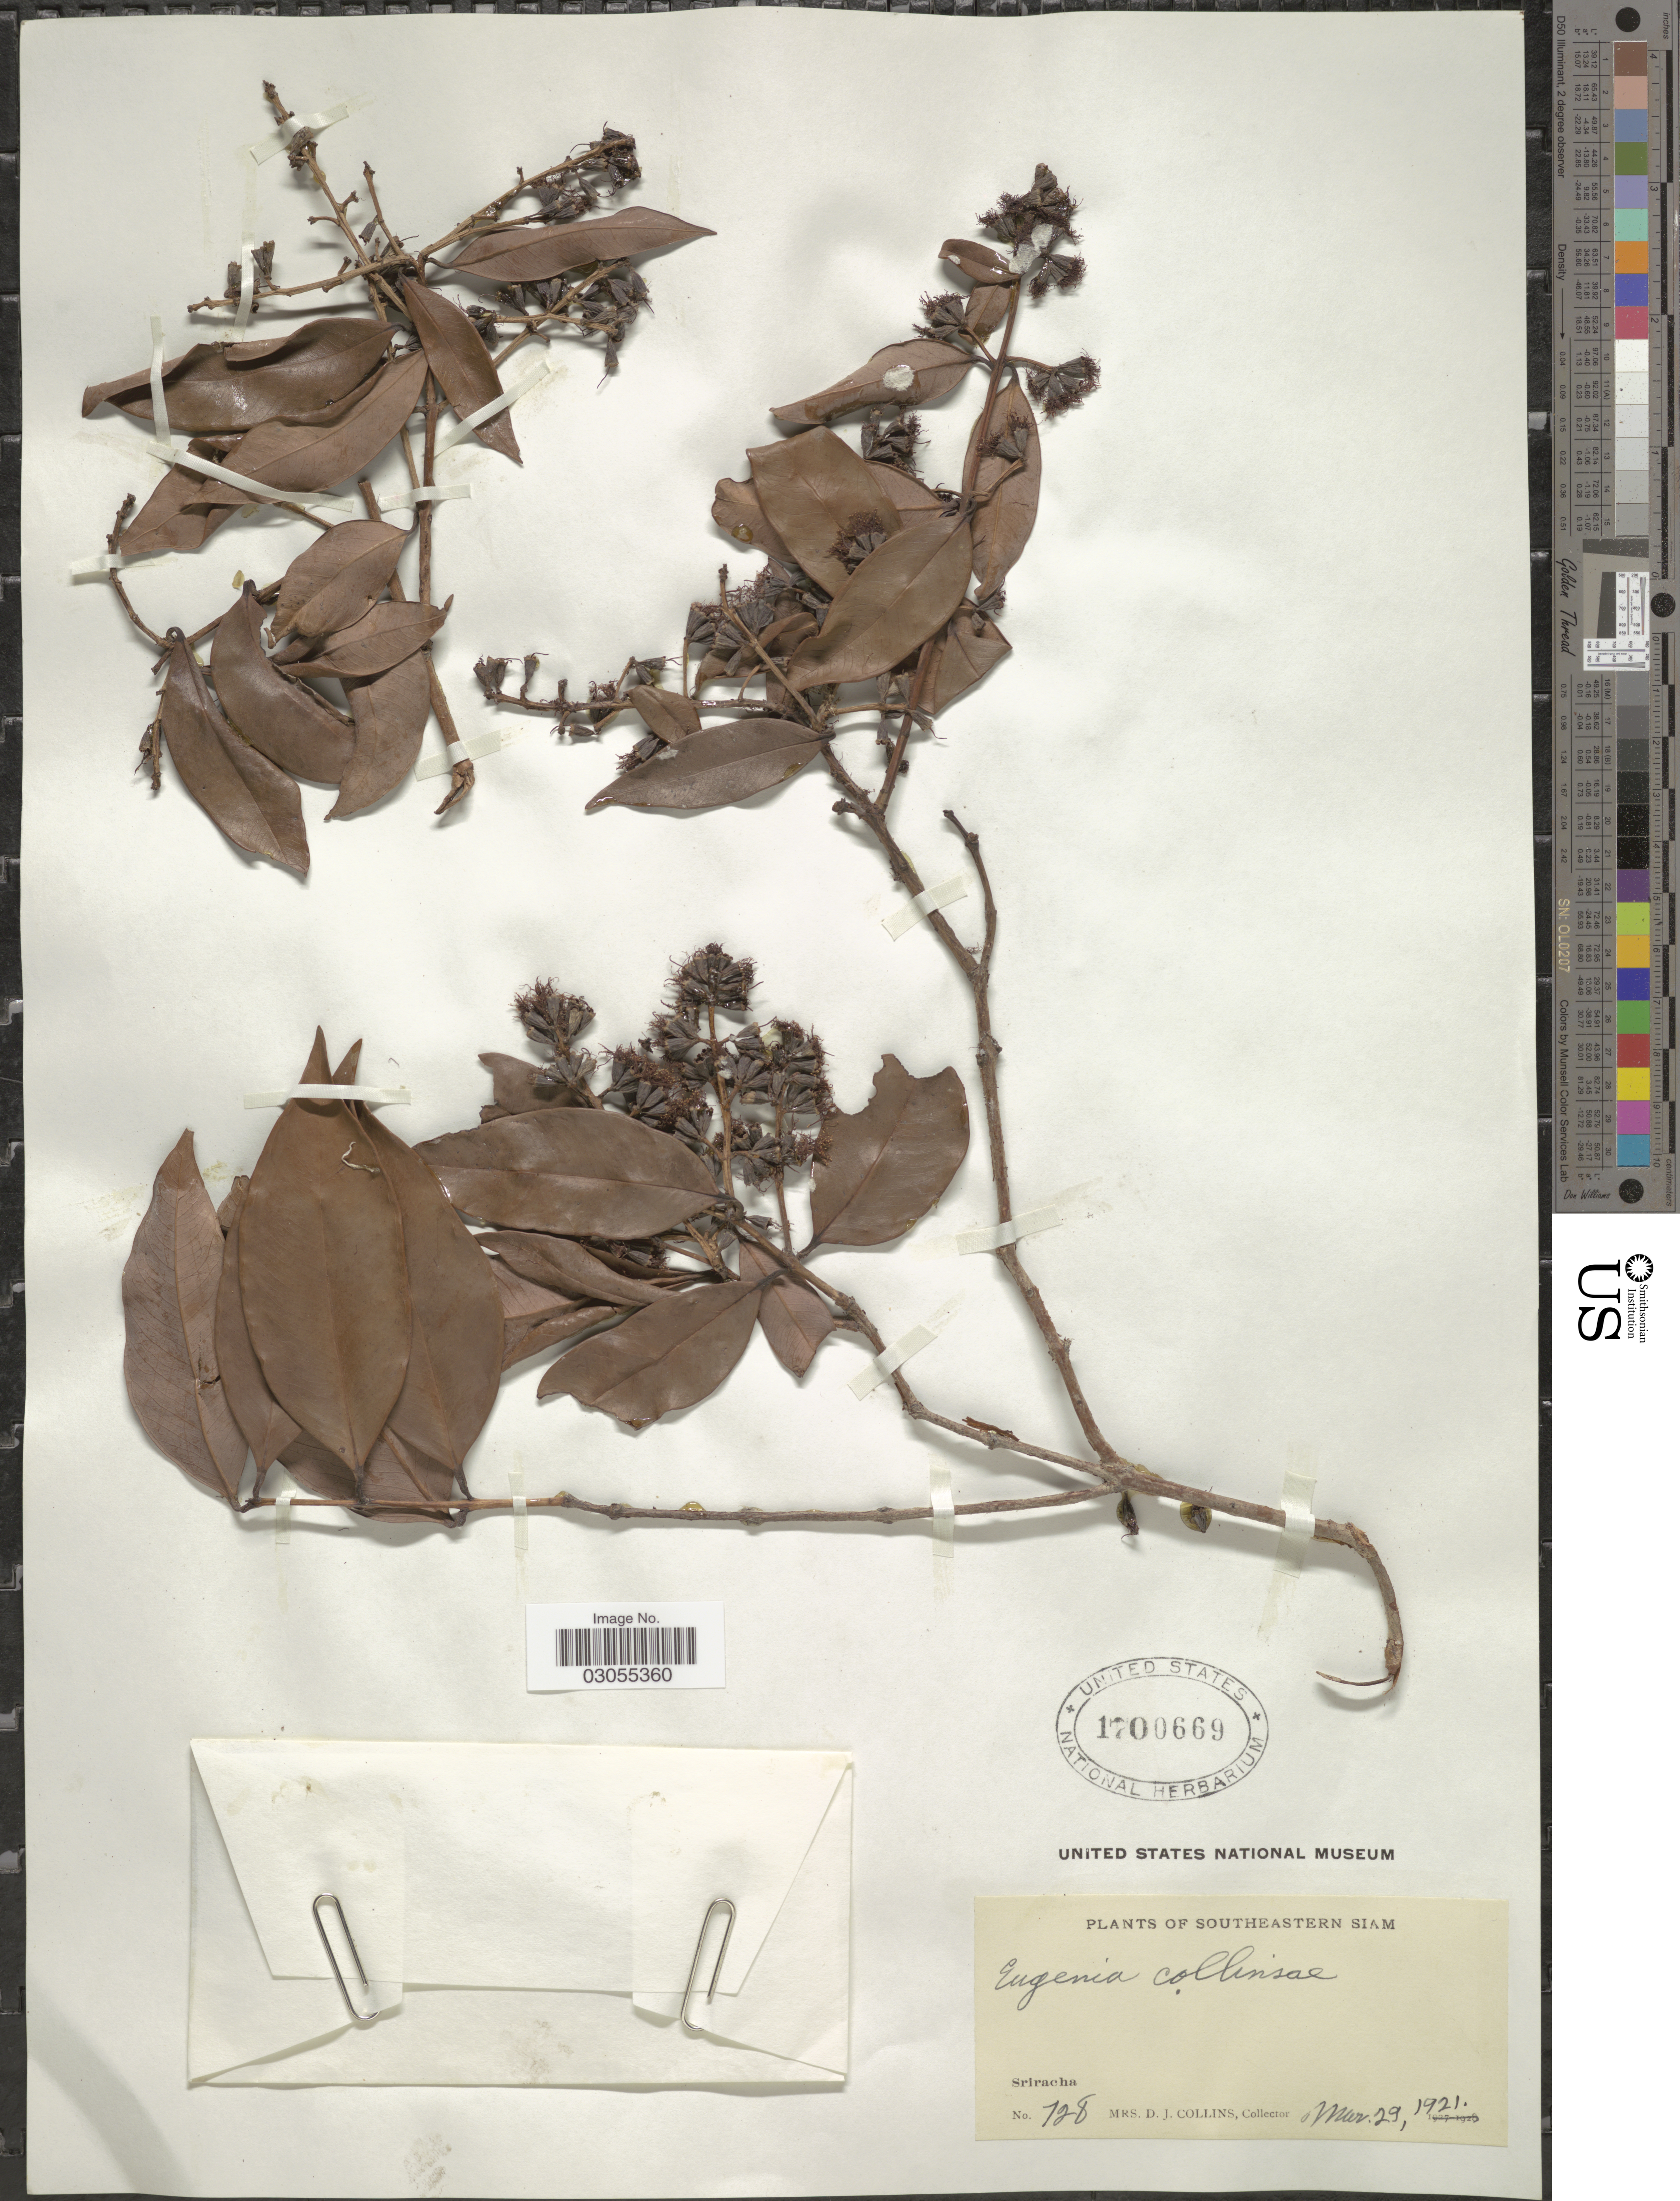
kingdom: Plantae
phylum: Tracheophyta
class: Magnoliopsida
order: Myrtales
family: Myrtaceae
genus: Syzygium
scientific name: Syzygium antisepticum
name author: (Blume) Merr. & L.M. Perry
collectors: Mrs. D. J. Collins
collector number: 728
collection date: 1921-03-29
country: Thailand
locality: Southeastern Siam. Sriracha.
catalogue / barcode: US 1700669